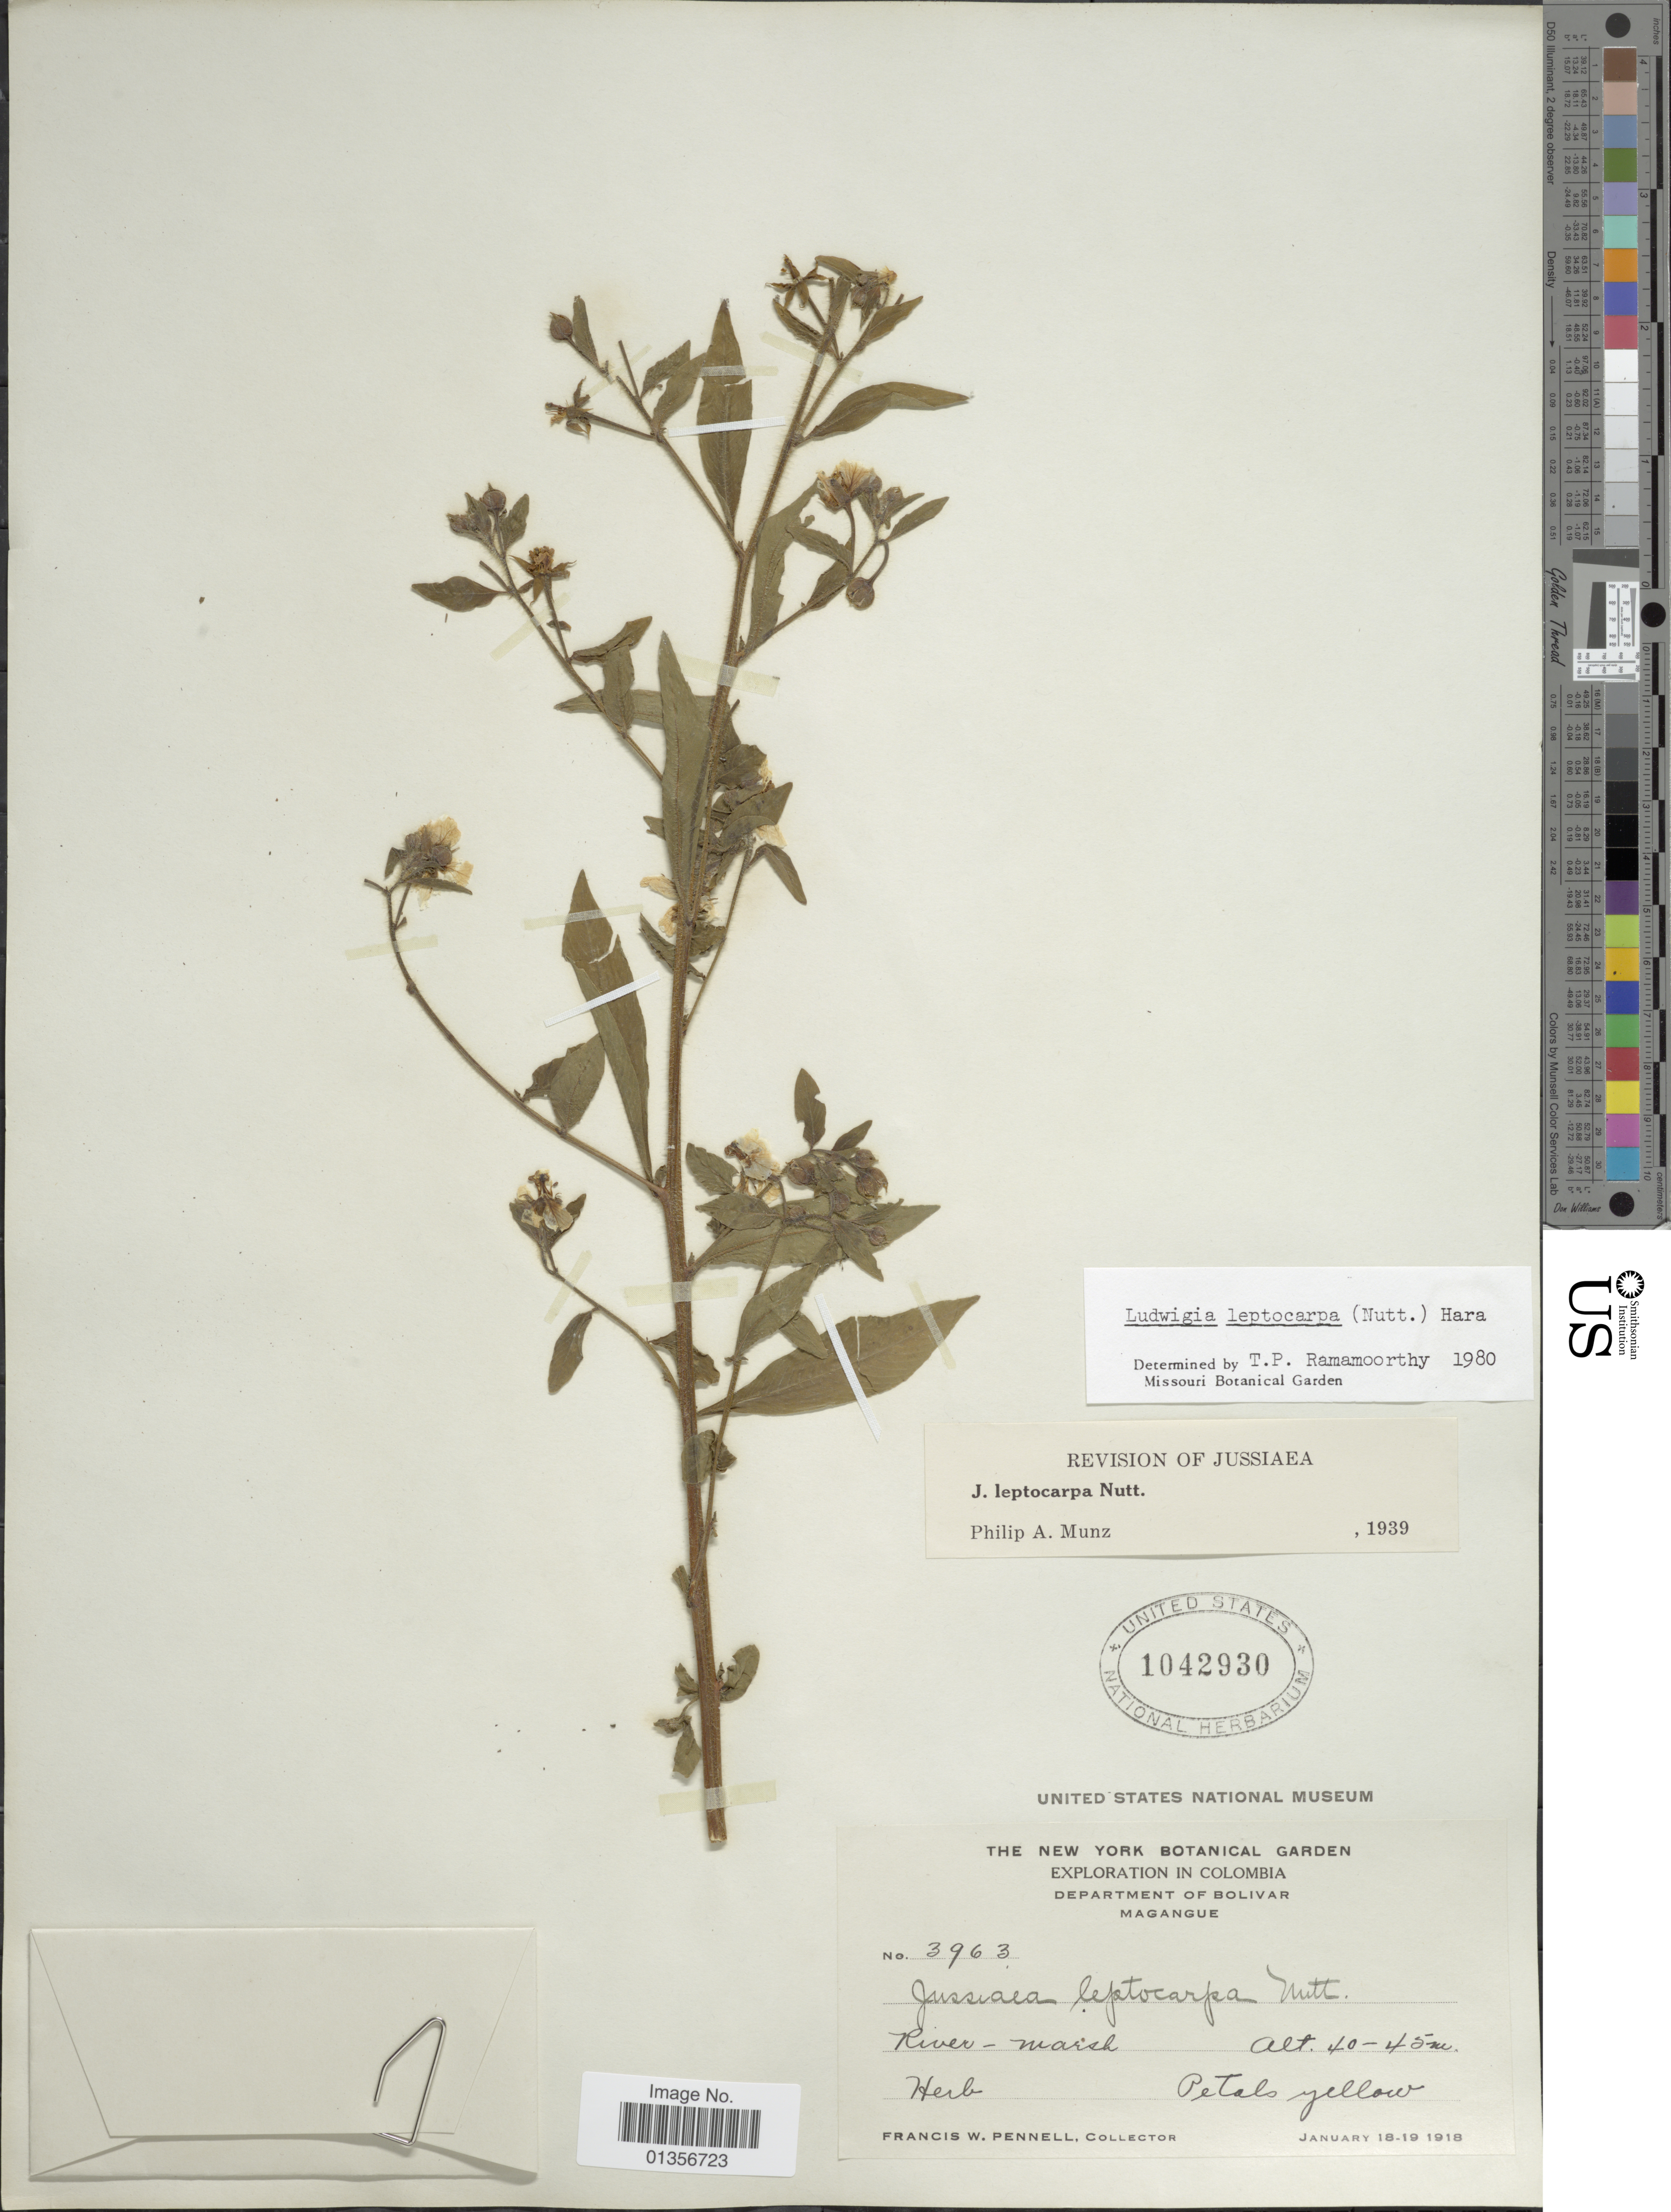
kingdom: Plantae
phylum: Tracheophyta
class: Magnoliopsida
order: Myrtales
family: Onagraceae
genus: Ludwigia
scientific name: Ludwigia leptocarpa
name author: (Nutt.) H. Hara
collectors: F. W. Pennell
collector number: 3963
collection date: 1918-01-18/1918-01-19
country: Colombia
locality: Department of Bolivar, Magangue, River-marsh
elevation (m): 40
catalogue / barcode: US 1042930